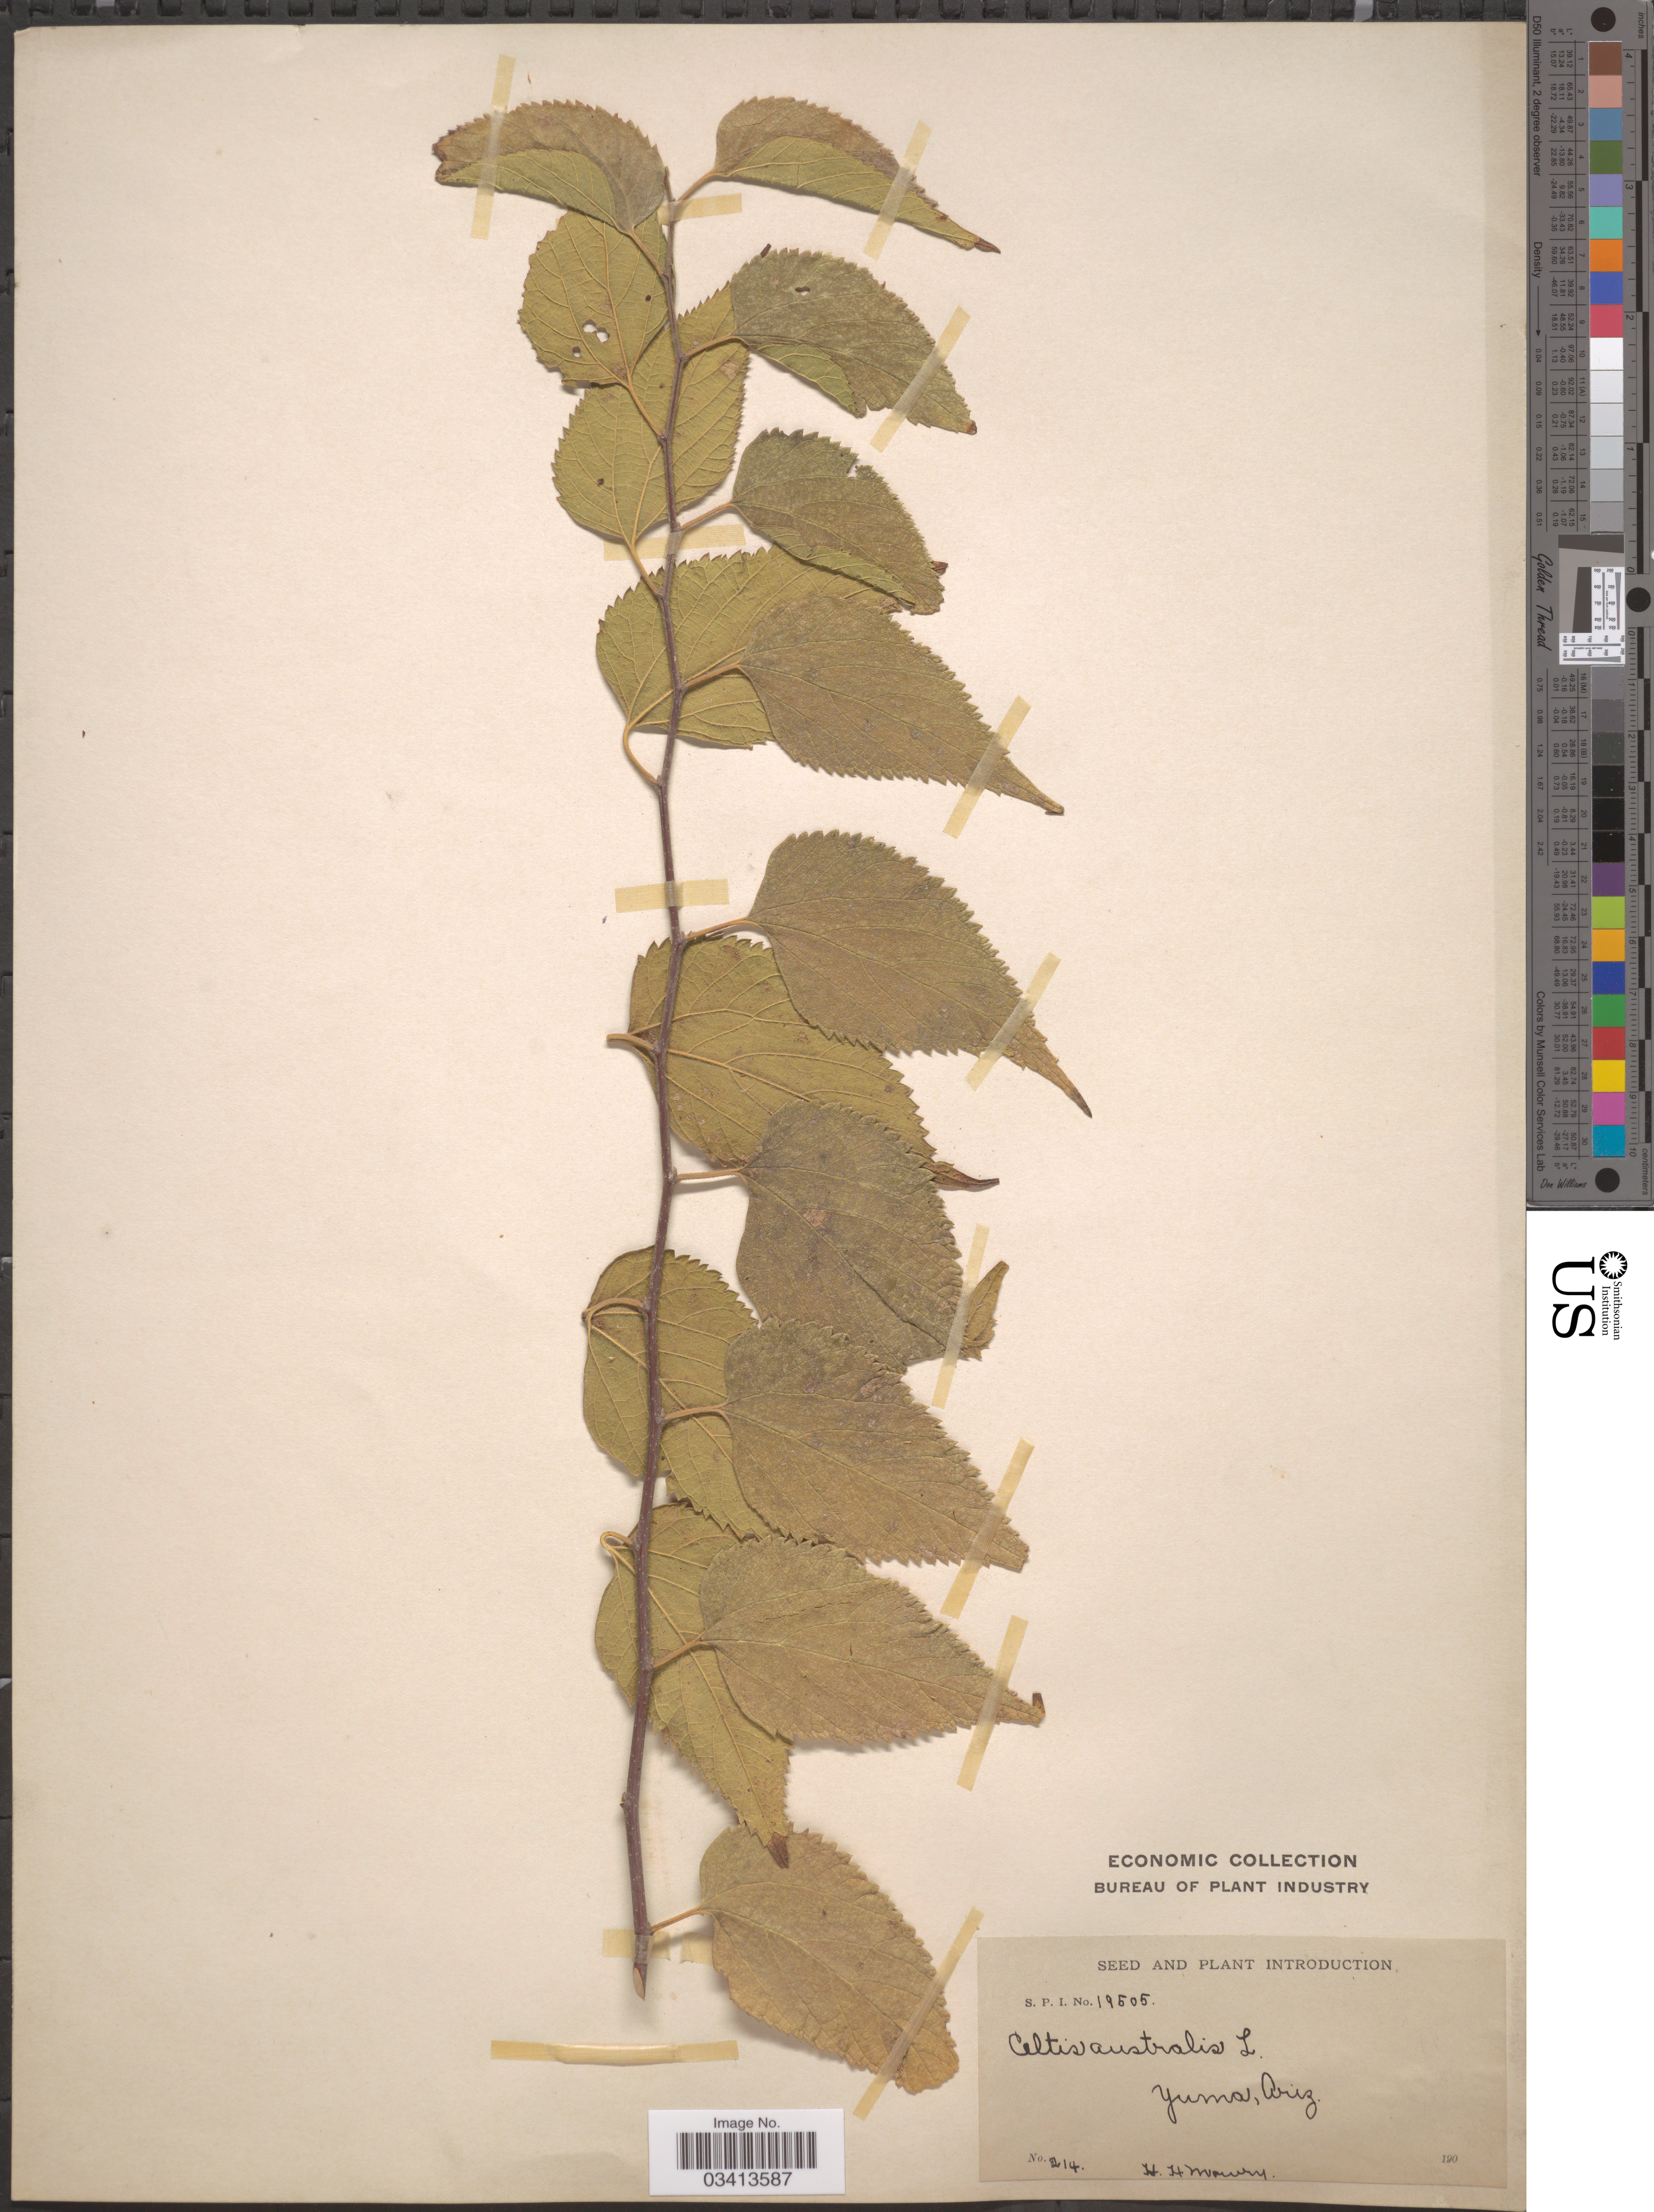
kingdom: Plantae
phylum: Tracheophyta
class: Magnoliopsida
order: Rosales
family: Cannabaceae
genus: Celtis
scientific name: Celtis australis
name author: L.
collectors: H. Mourry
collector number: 214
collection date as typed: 190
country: United States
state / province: Arizona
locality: Yuma.